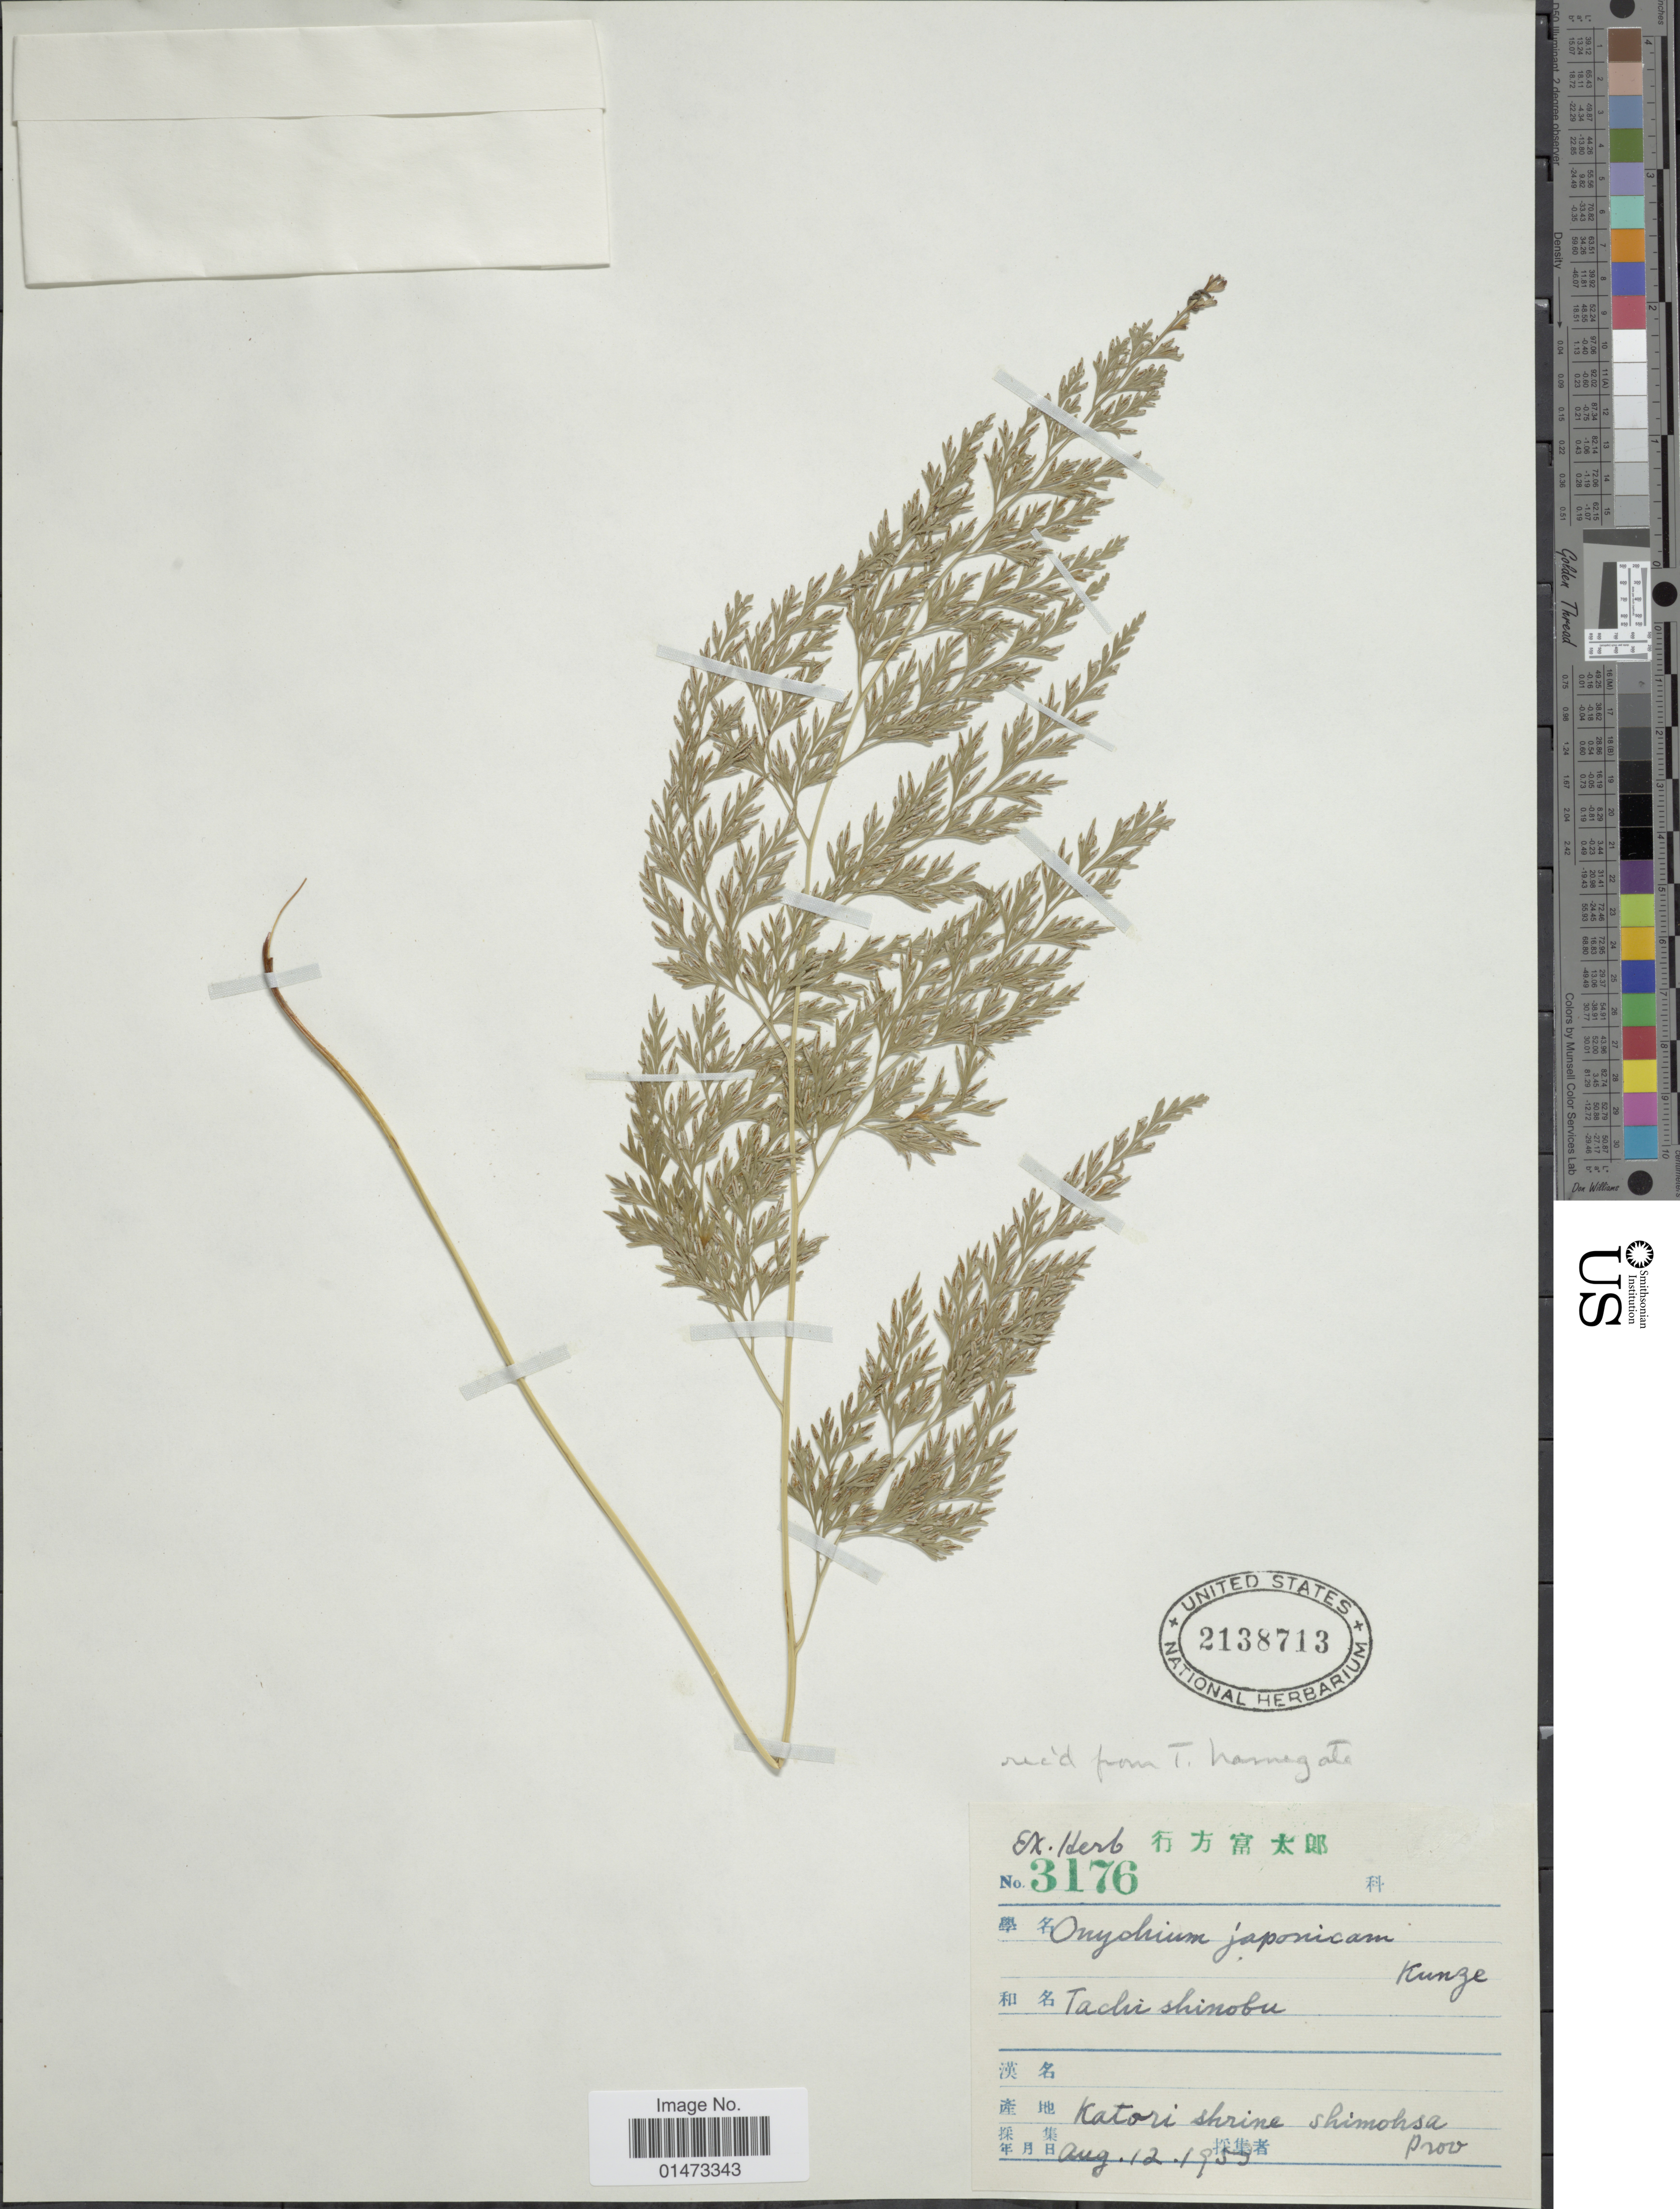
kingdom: Plantae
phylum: Tracheophyta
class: Polypodiopsida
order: Polypodiales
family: Pteridaceae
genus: Onychium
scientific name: Onychium japonicum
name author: (Thunb.) Kunze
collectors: ex herb. Tomitaro Namegata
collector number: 3176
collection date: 1953-08-12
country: Japan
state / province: Tiba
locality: Katori shrine Shimohsa prov.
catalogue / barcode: US 2138713